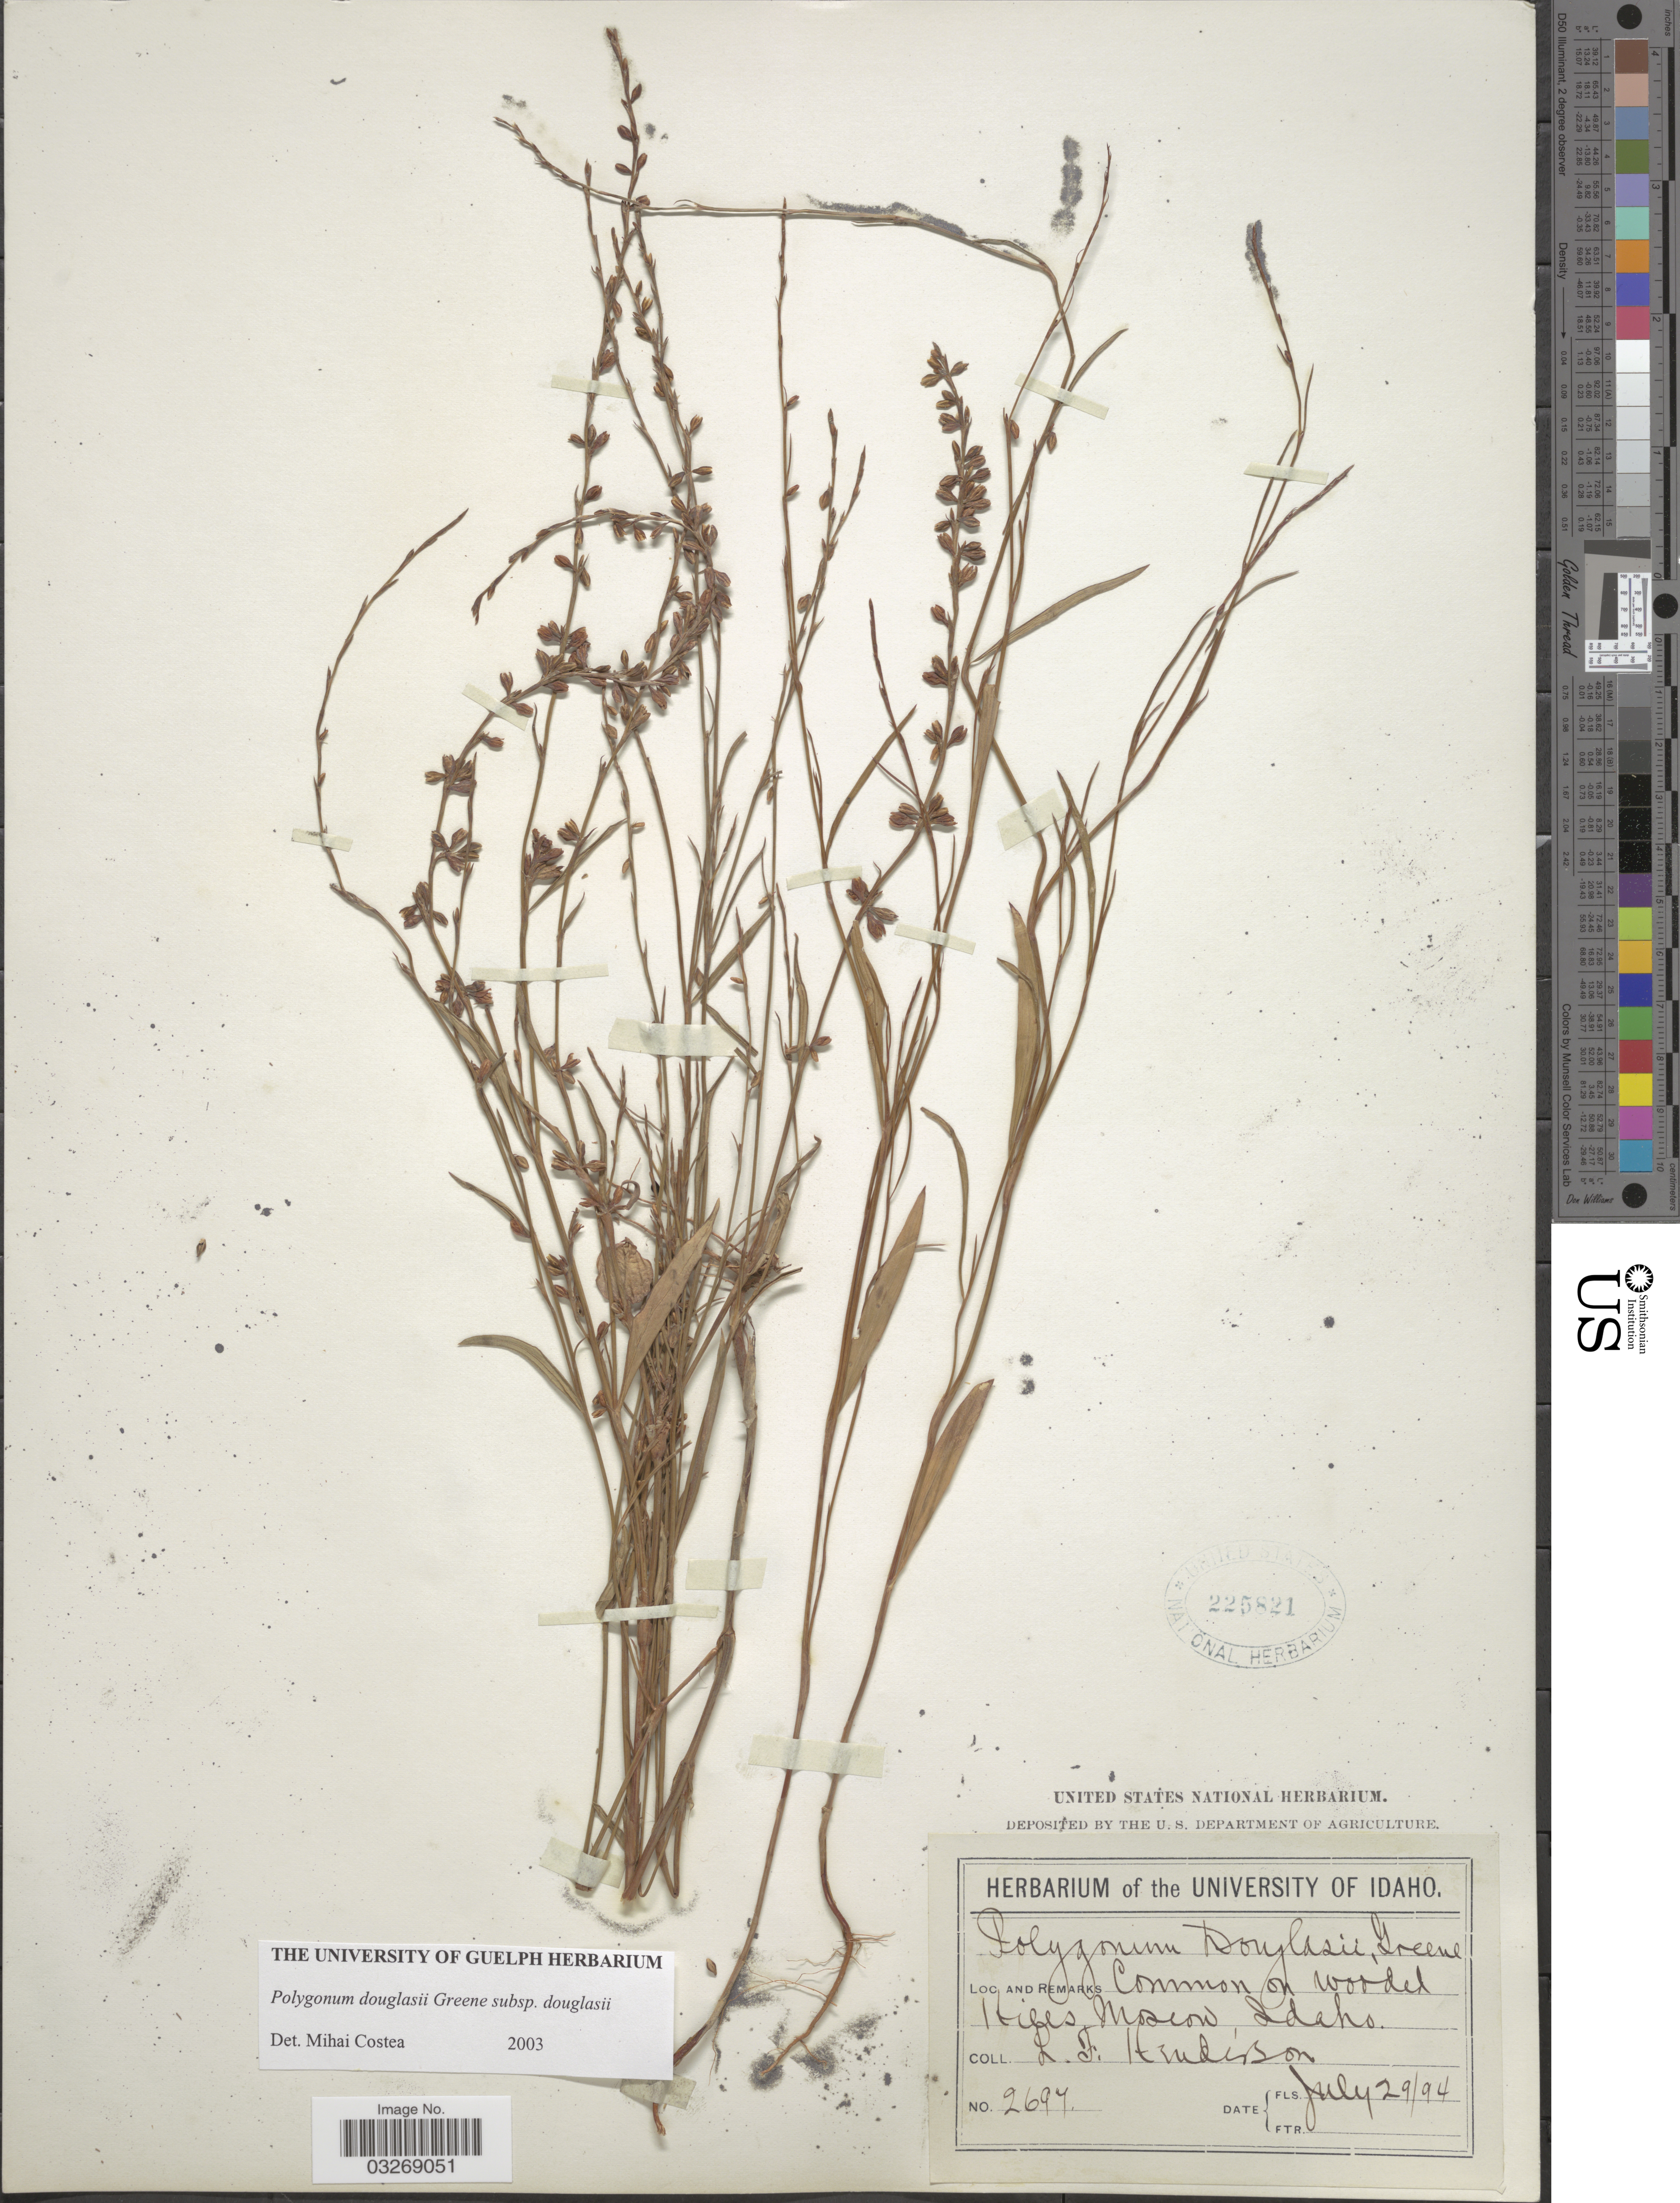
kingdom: Plantae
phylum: Tracheophyta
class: Magnoliopsida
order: Caryophyllales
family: Polygonaceae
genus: Polygonum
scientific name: Polygonum douglasii subsp. douglasii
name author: Greene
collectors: L. Henderson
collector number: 2694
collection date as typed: Transcribed d/m/y: 29/7/94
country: United States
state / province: Idaho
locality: Common on wooded Hills Moscow.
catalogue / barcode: US 225821